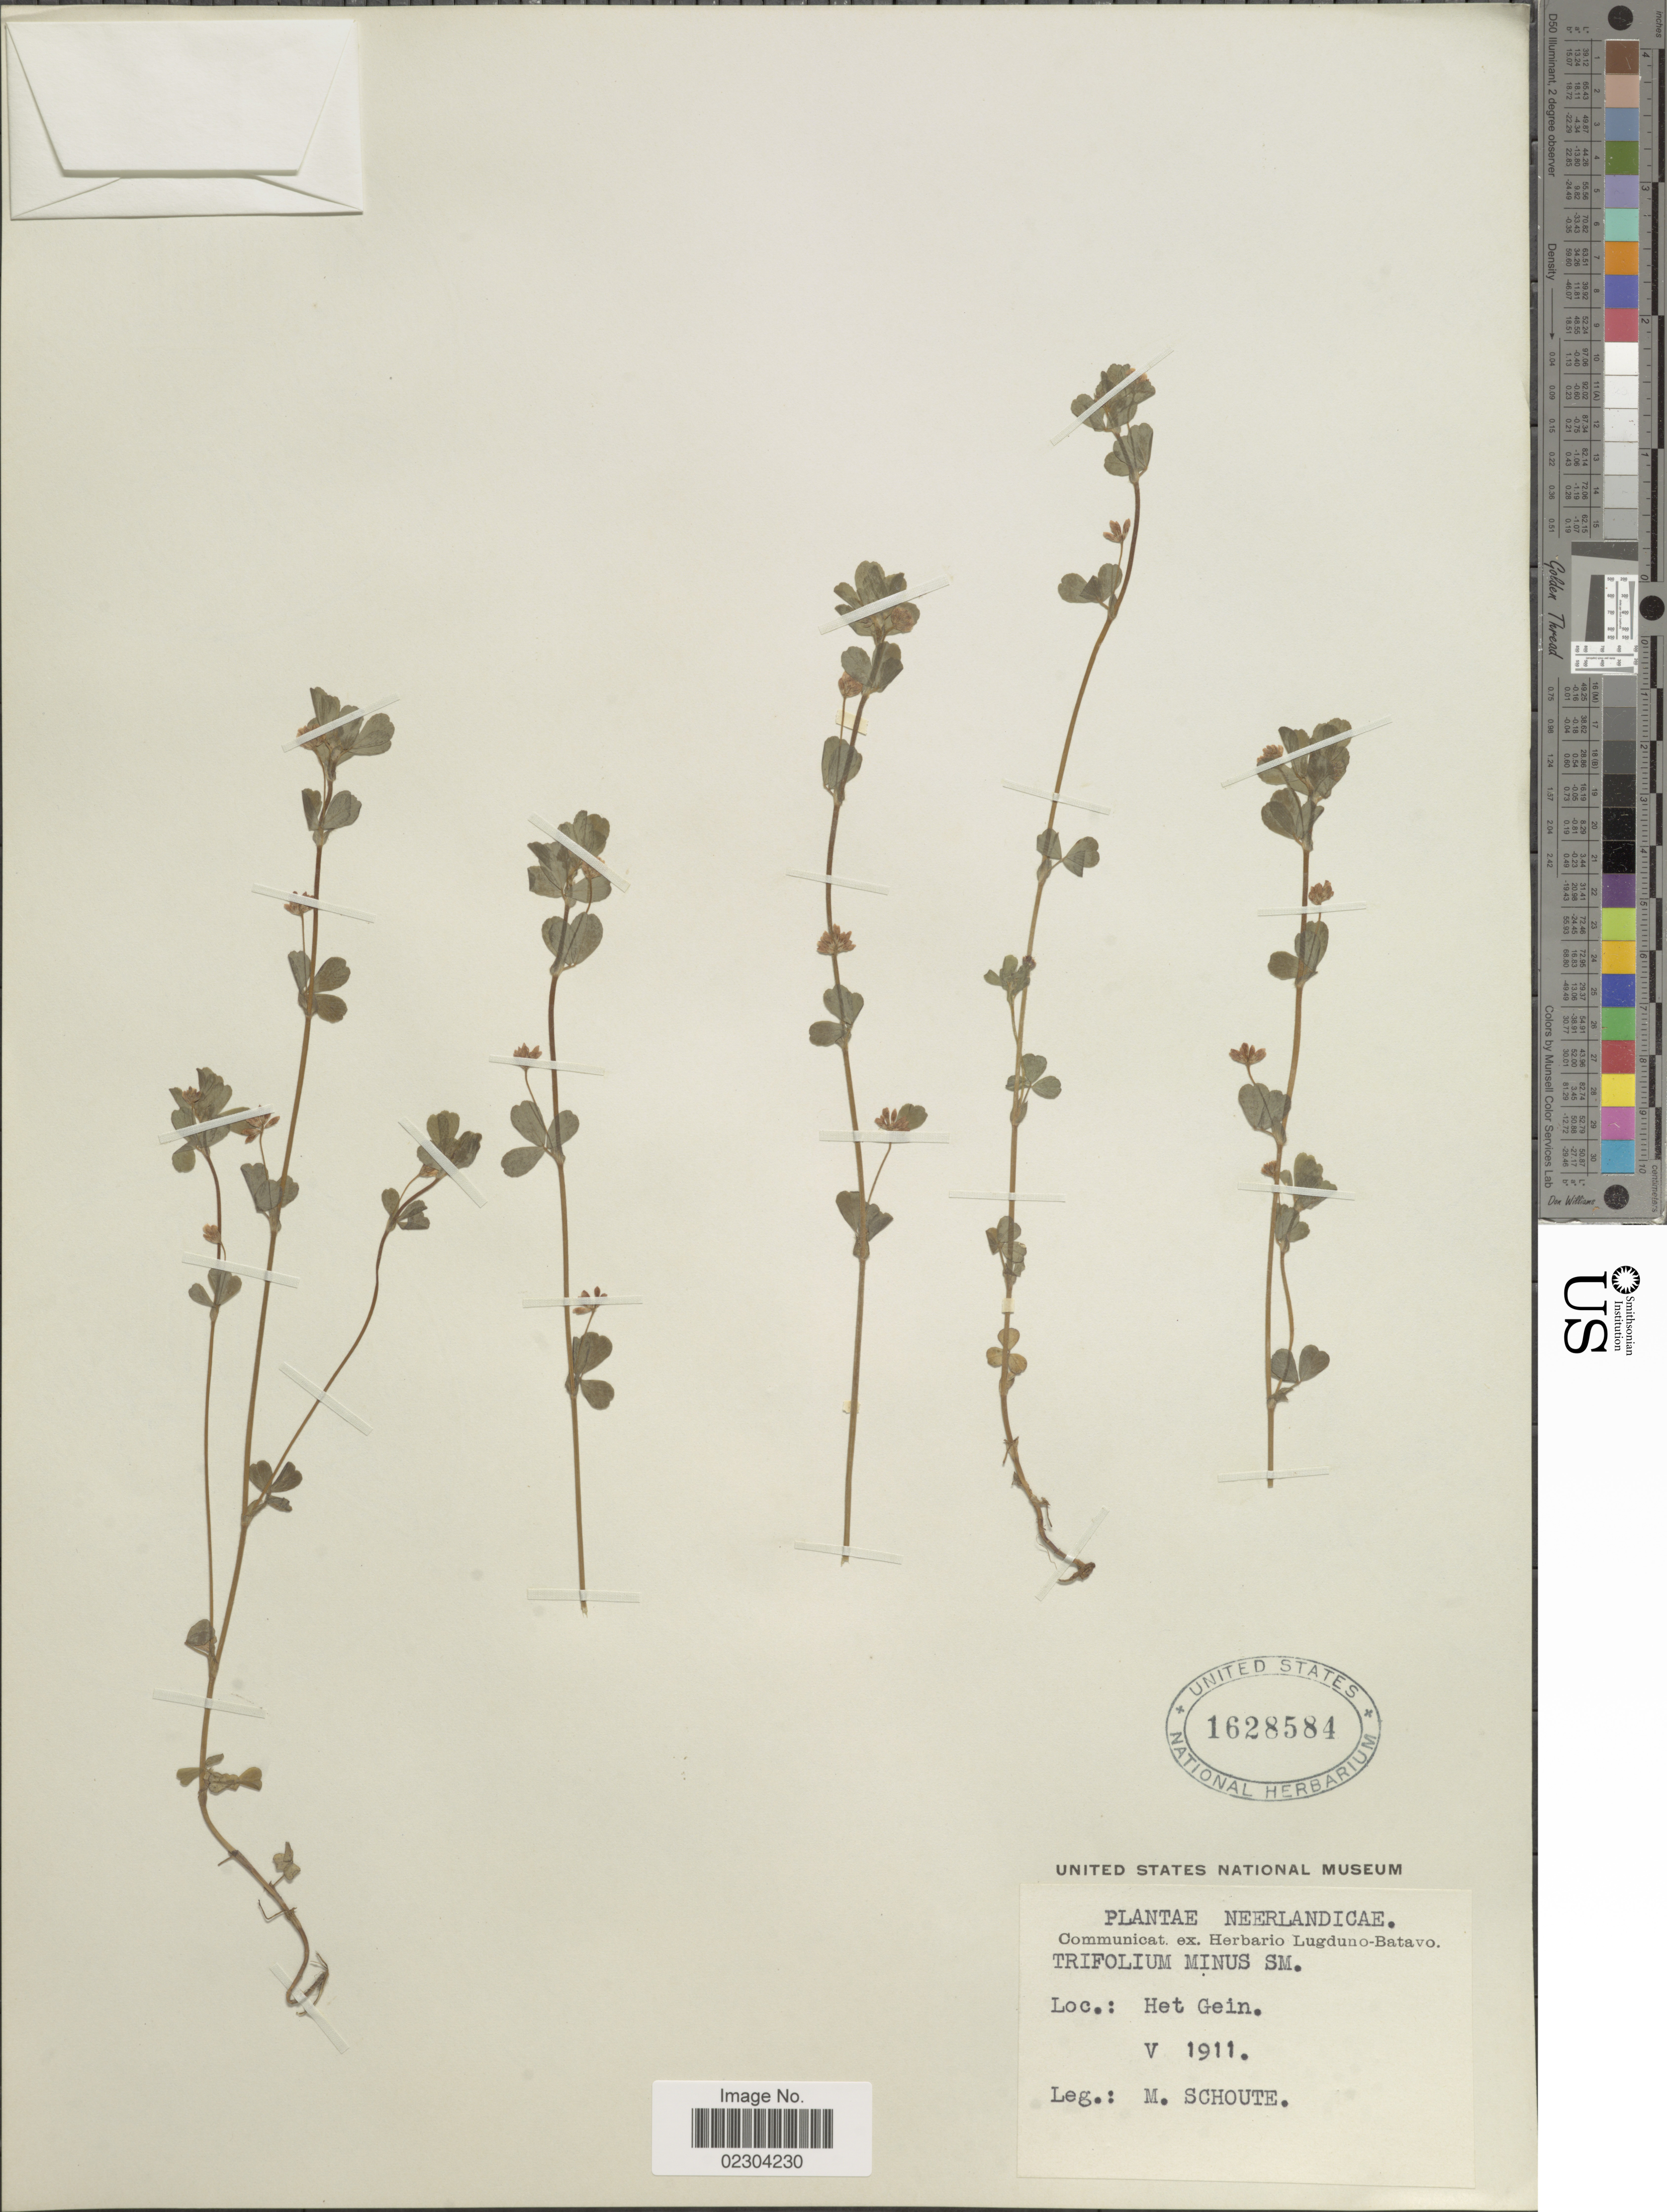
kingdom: Plantae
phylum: Tracheophyta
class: Magnoliopsida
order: Fabales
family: Fabaceae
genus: Trifolium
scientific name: Trifolium minus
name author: Sm.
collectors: M. Schoute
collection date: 1911-05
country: Netherlands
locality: Het Gein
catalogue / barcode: US 1628584